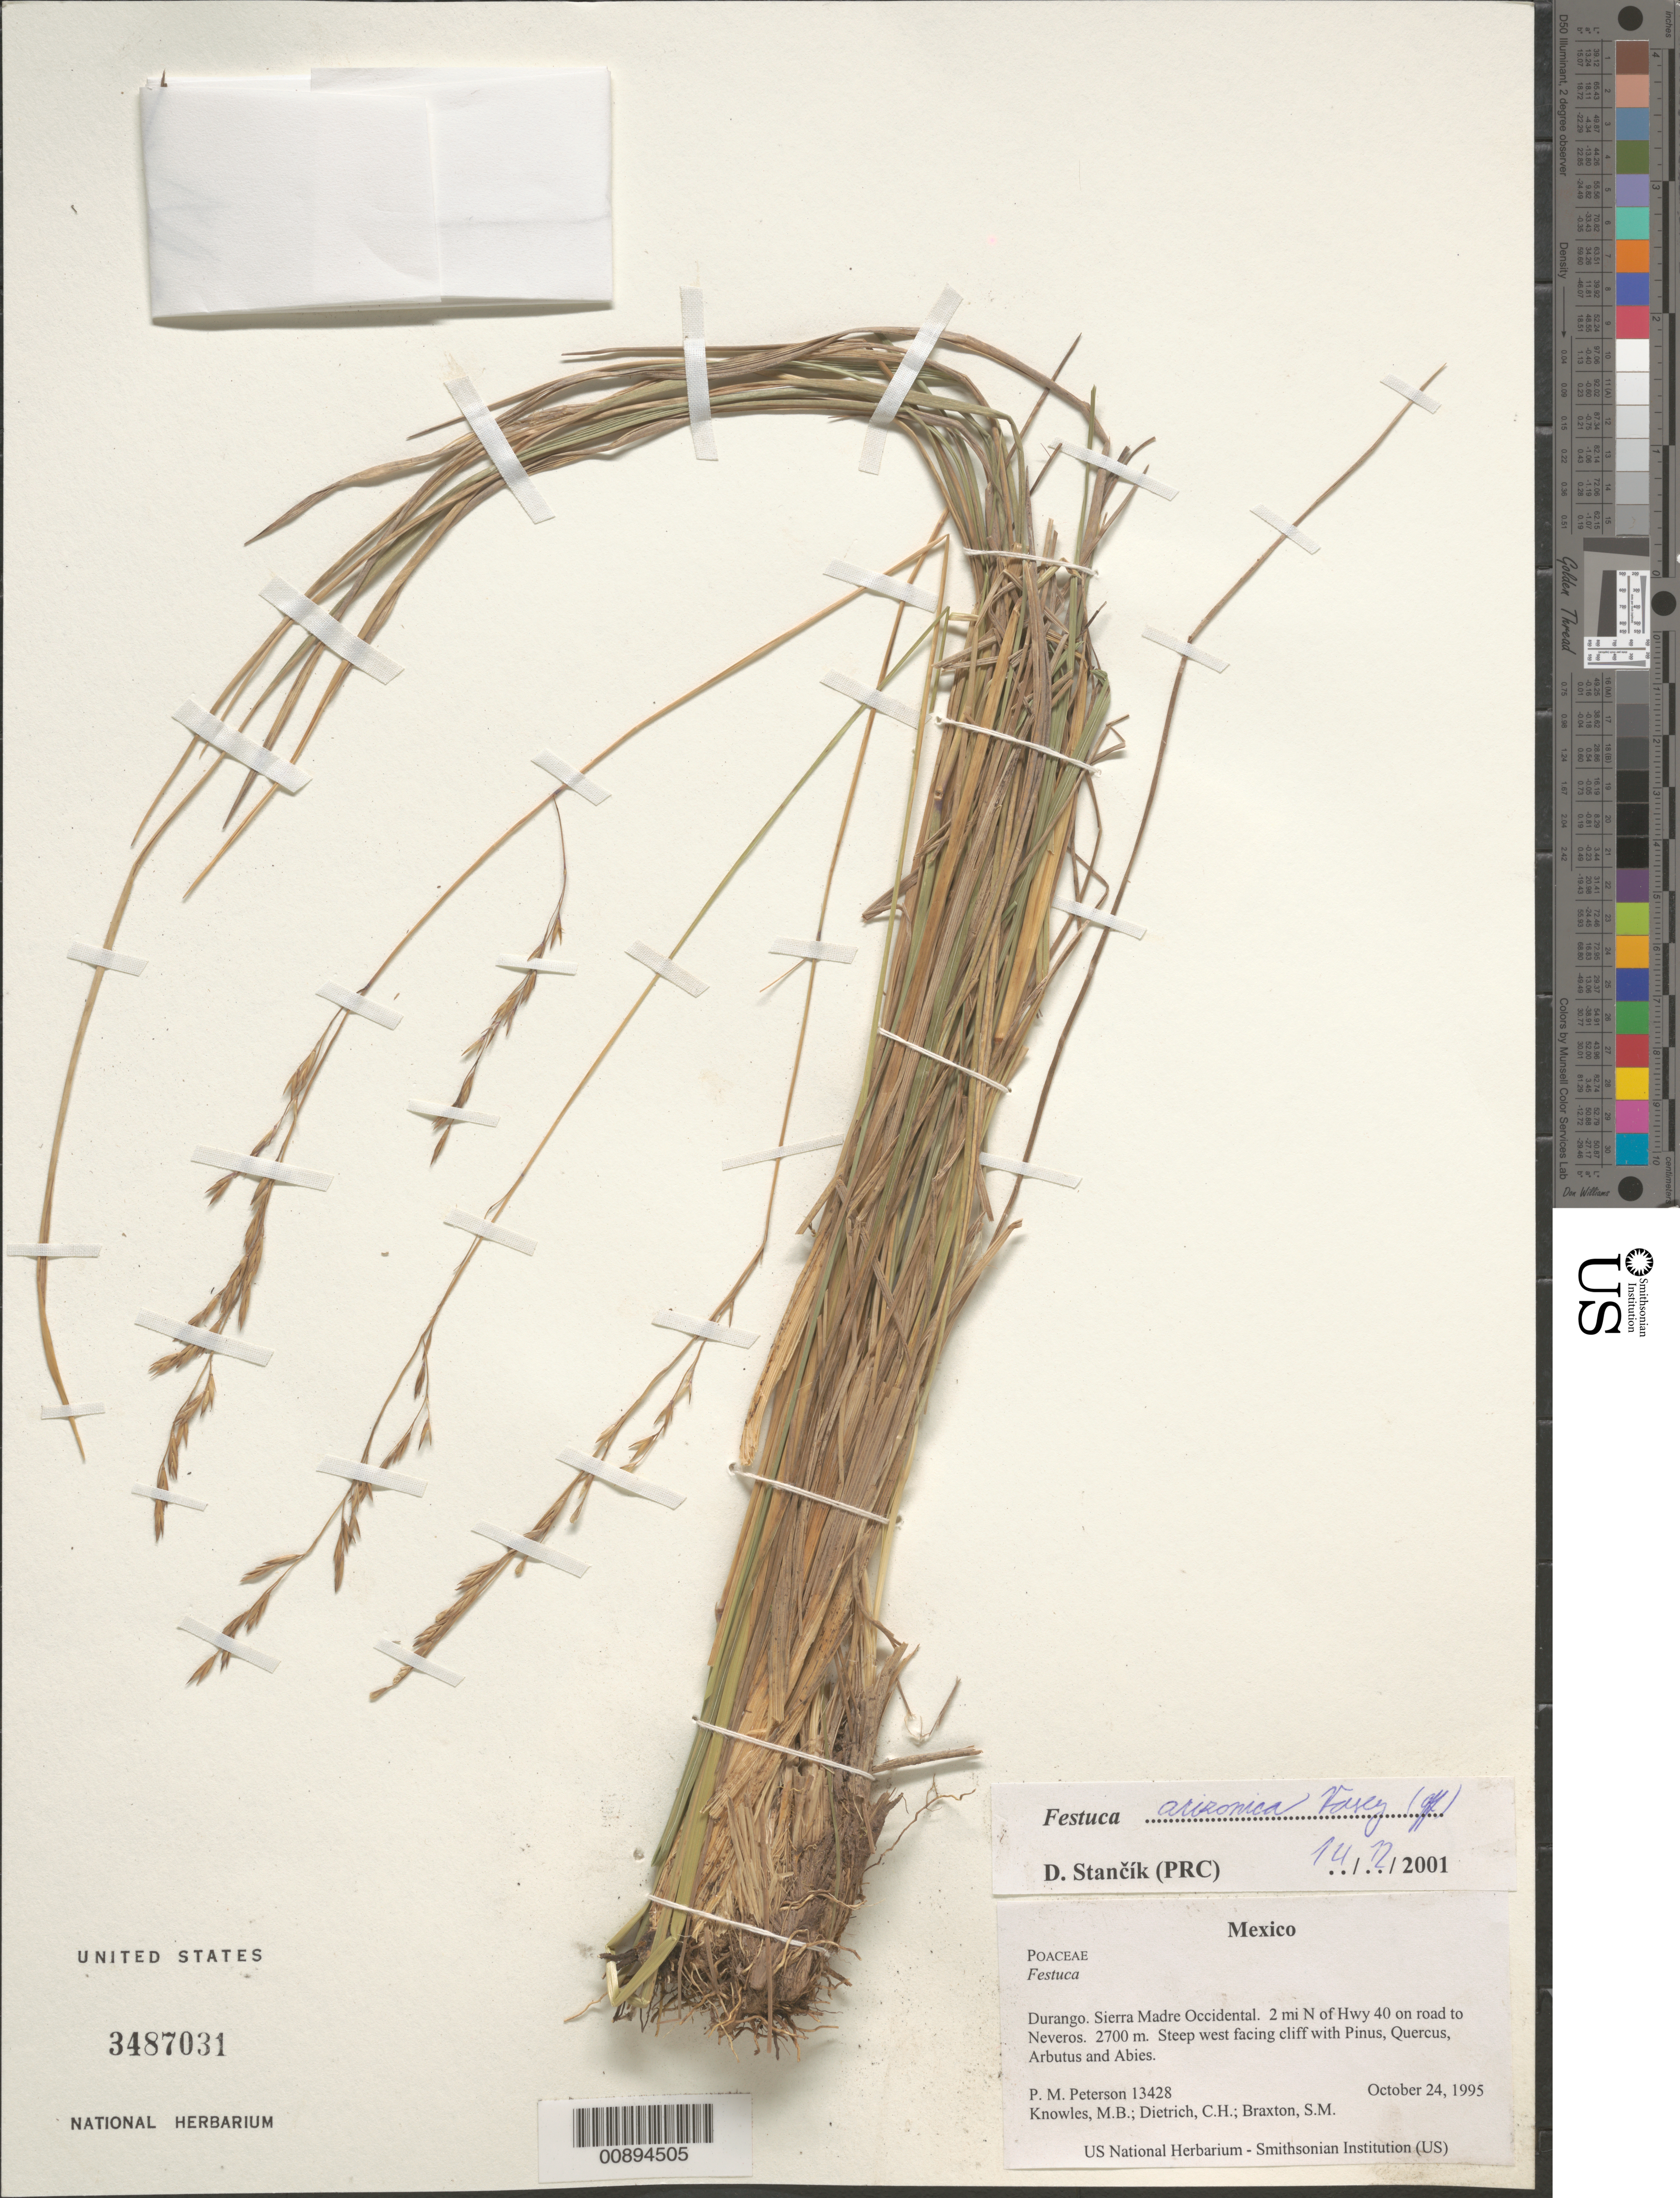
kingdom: Plantae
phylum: Tracheophyta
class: Liliopsida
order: Poales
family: Poaceae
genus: Festuca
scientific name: Festuca sp.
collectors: P. M. Peterson, M. B. Knowles, C. Dietrich & S. Braxton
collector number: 13428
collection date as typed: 24 Oct 1995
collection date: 1995-10-24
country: Mexico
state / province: Durango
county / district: Sierra Madre Occidental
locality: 2 mi N of Hwy 40 on road to Neveros.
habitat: Steep west facing cliff with Pinus, Quercus, Arbutus and Abies.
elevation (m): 2700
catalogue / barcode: US 3487031